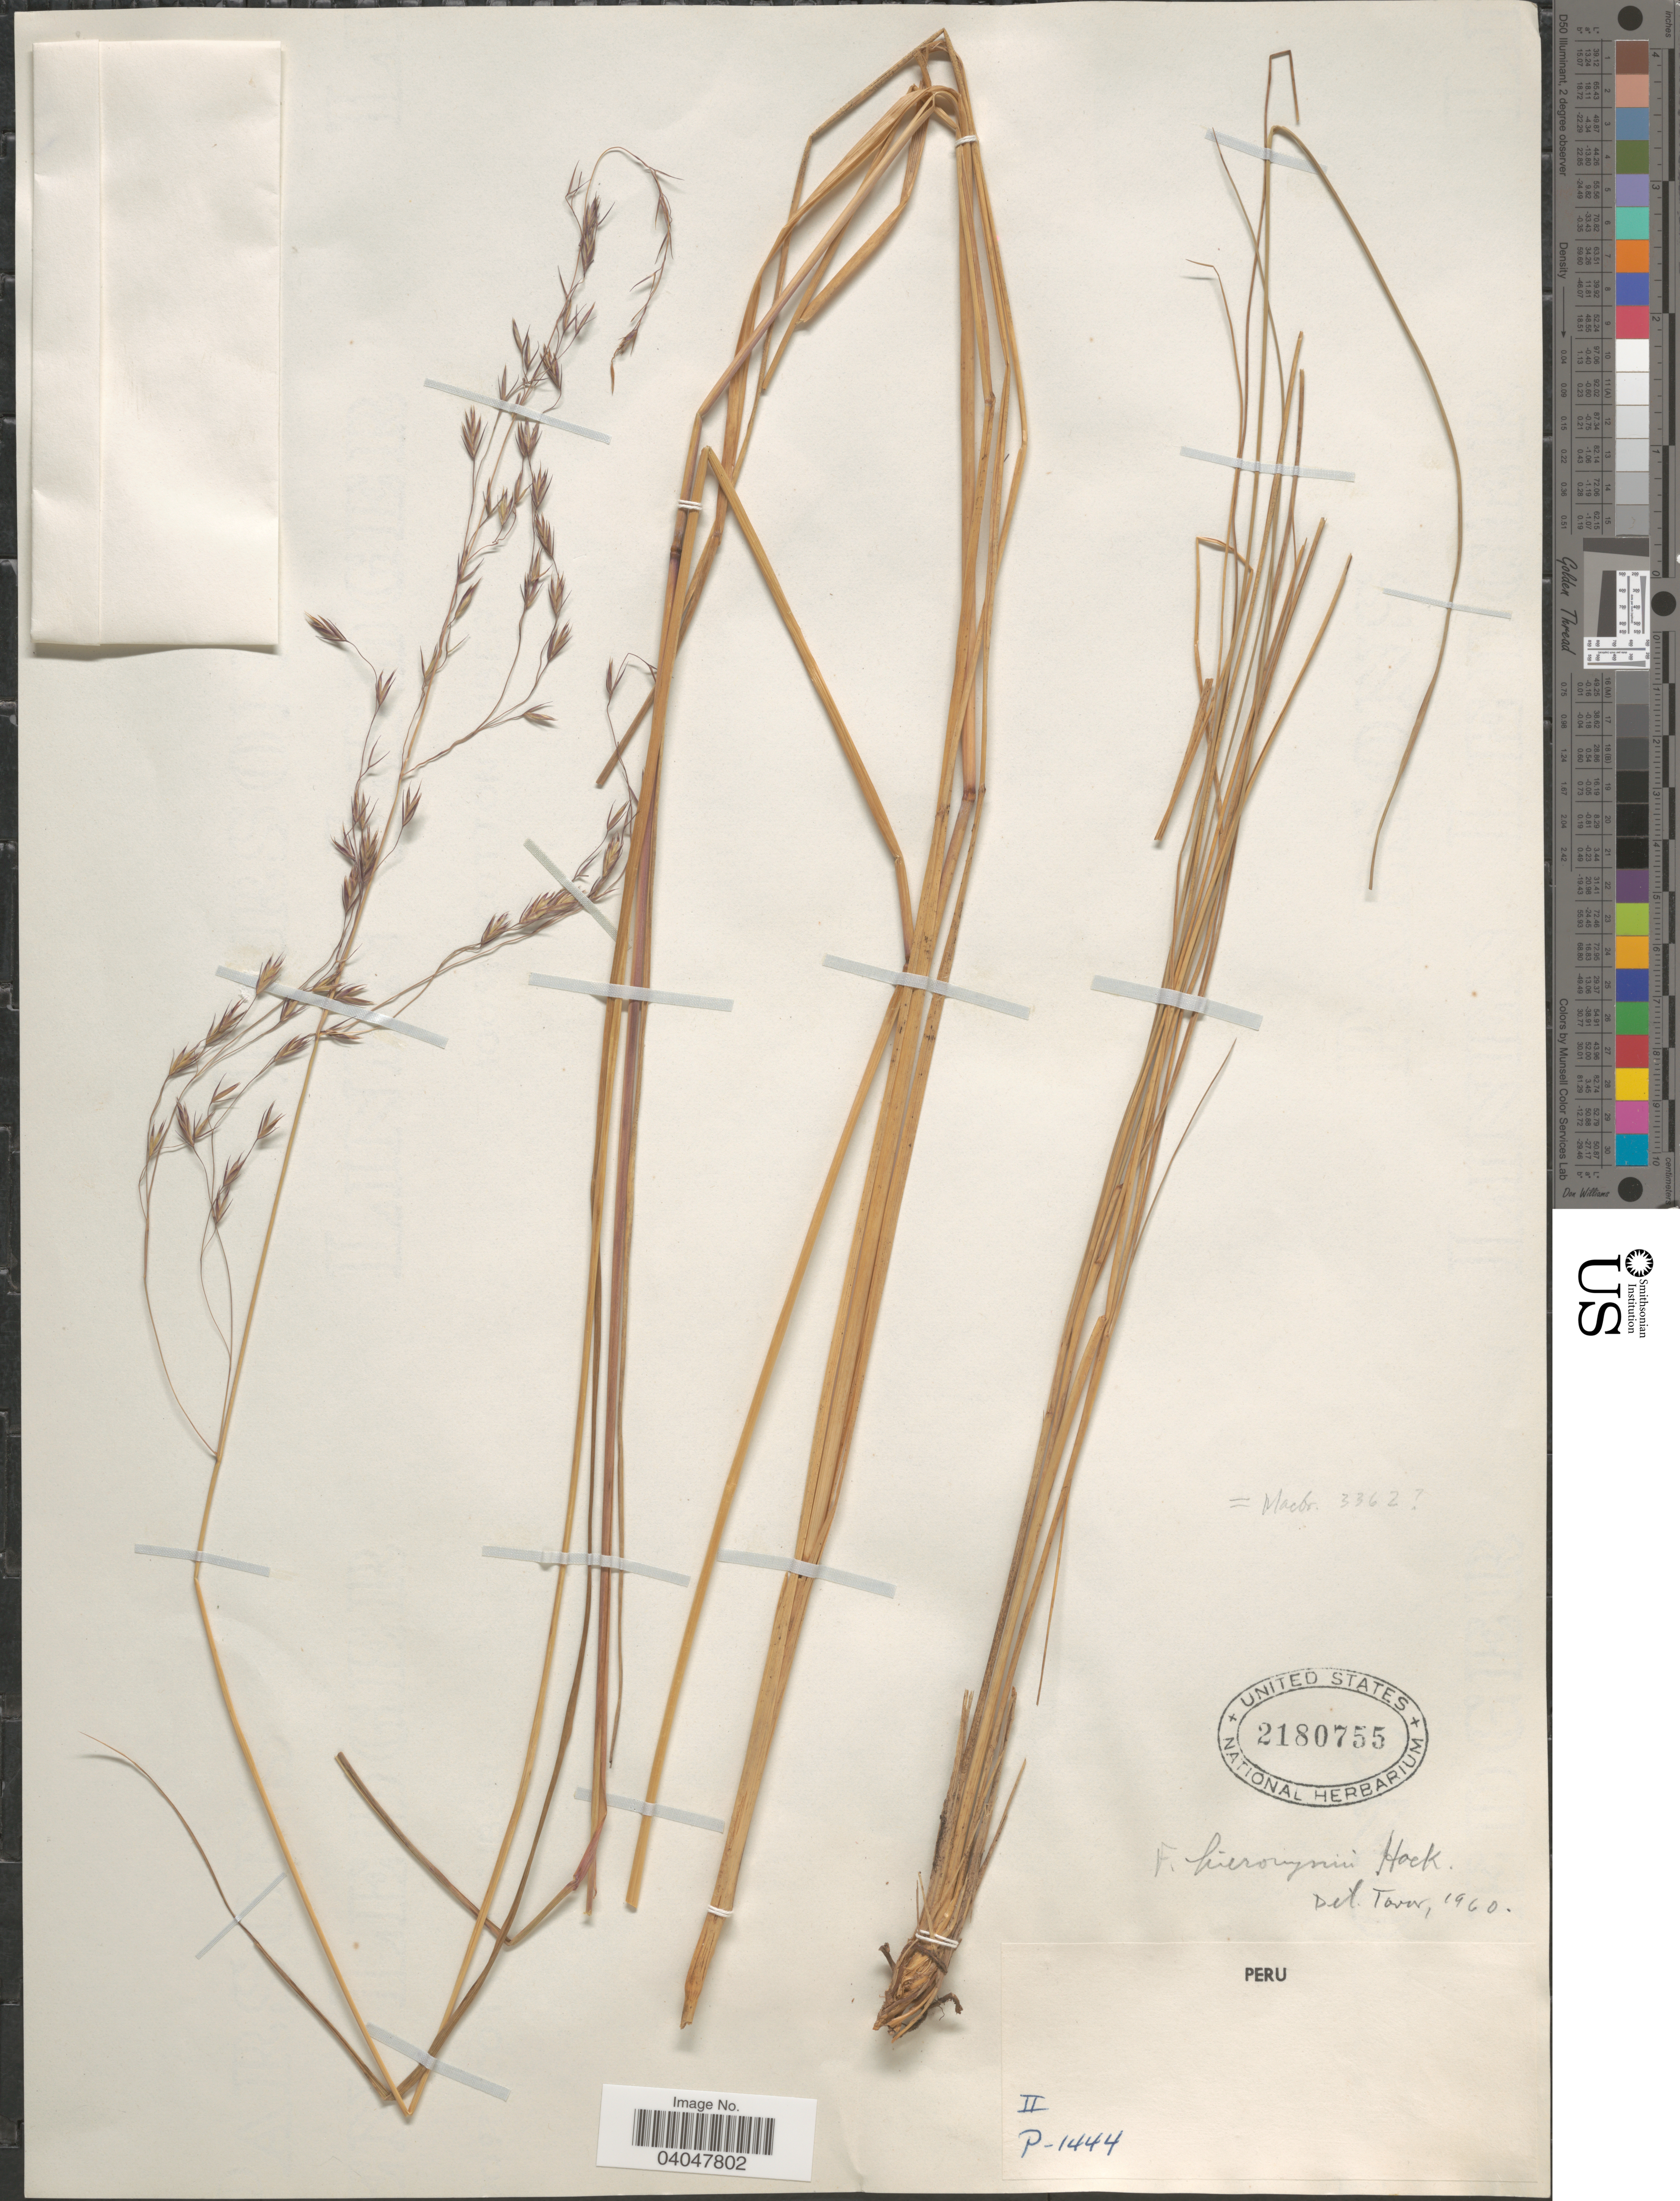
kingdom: Plantae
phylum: Tracheophyta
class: Liliopsida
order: Poales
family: Poaceae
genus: Festuca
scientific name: Festuca hieronymi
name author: Hack.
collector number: P-1444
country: Peru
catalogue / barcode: US 2180755